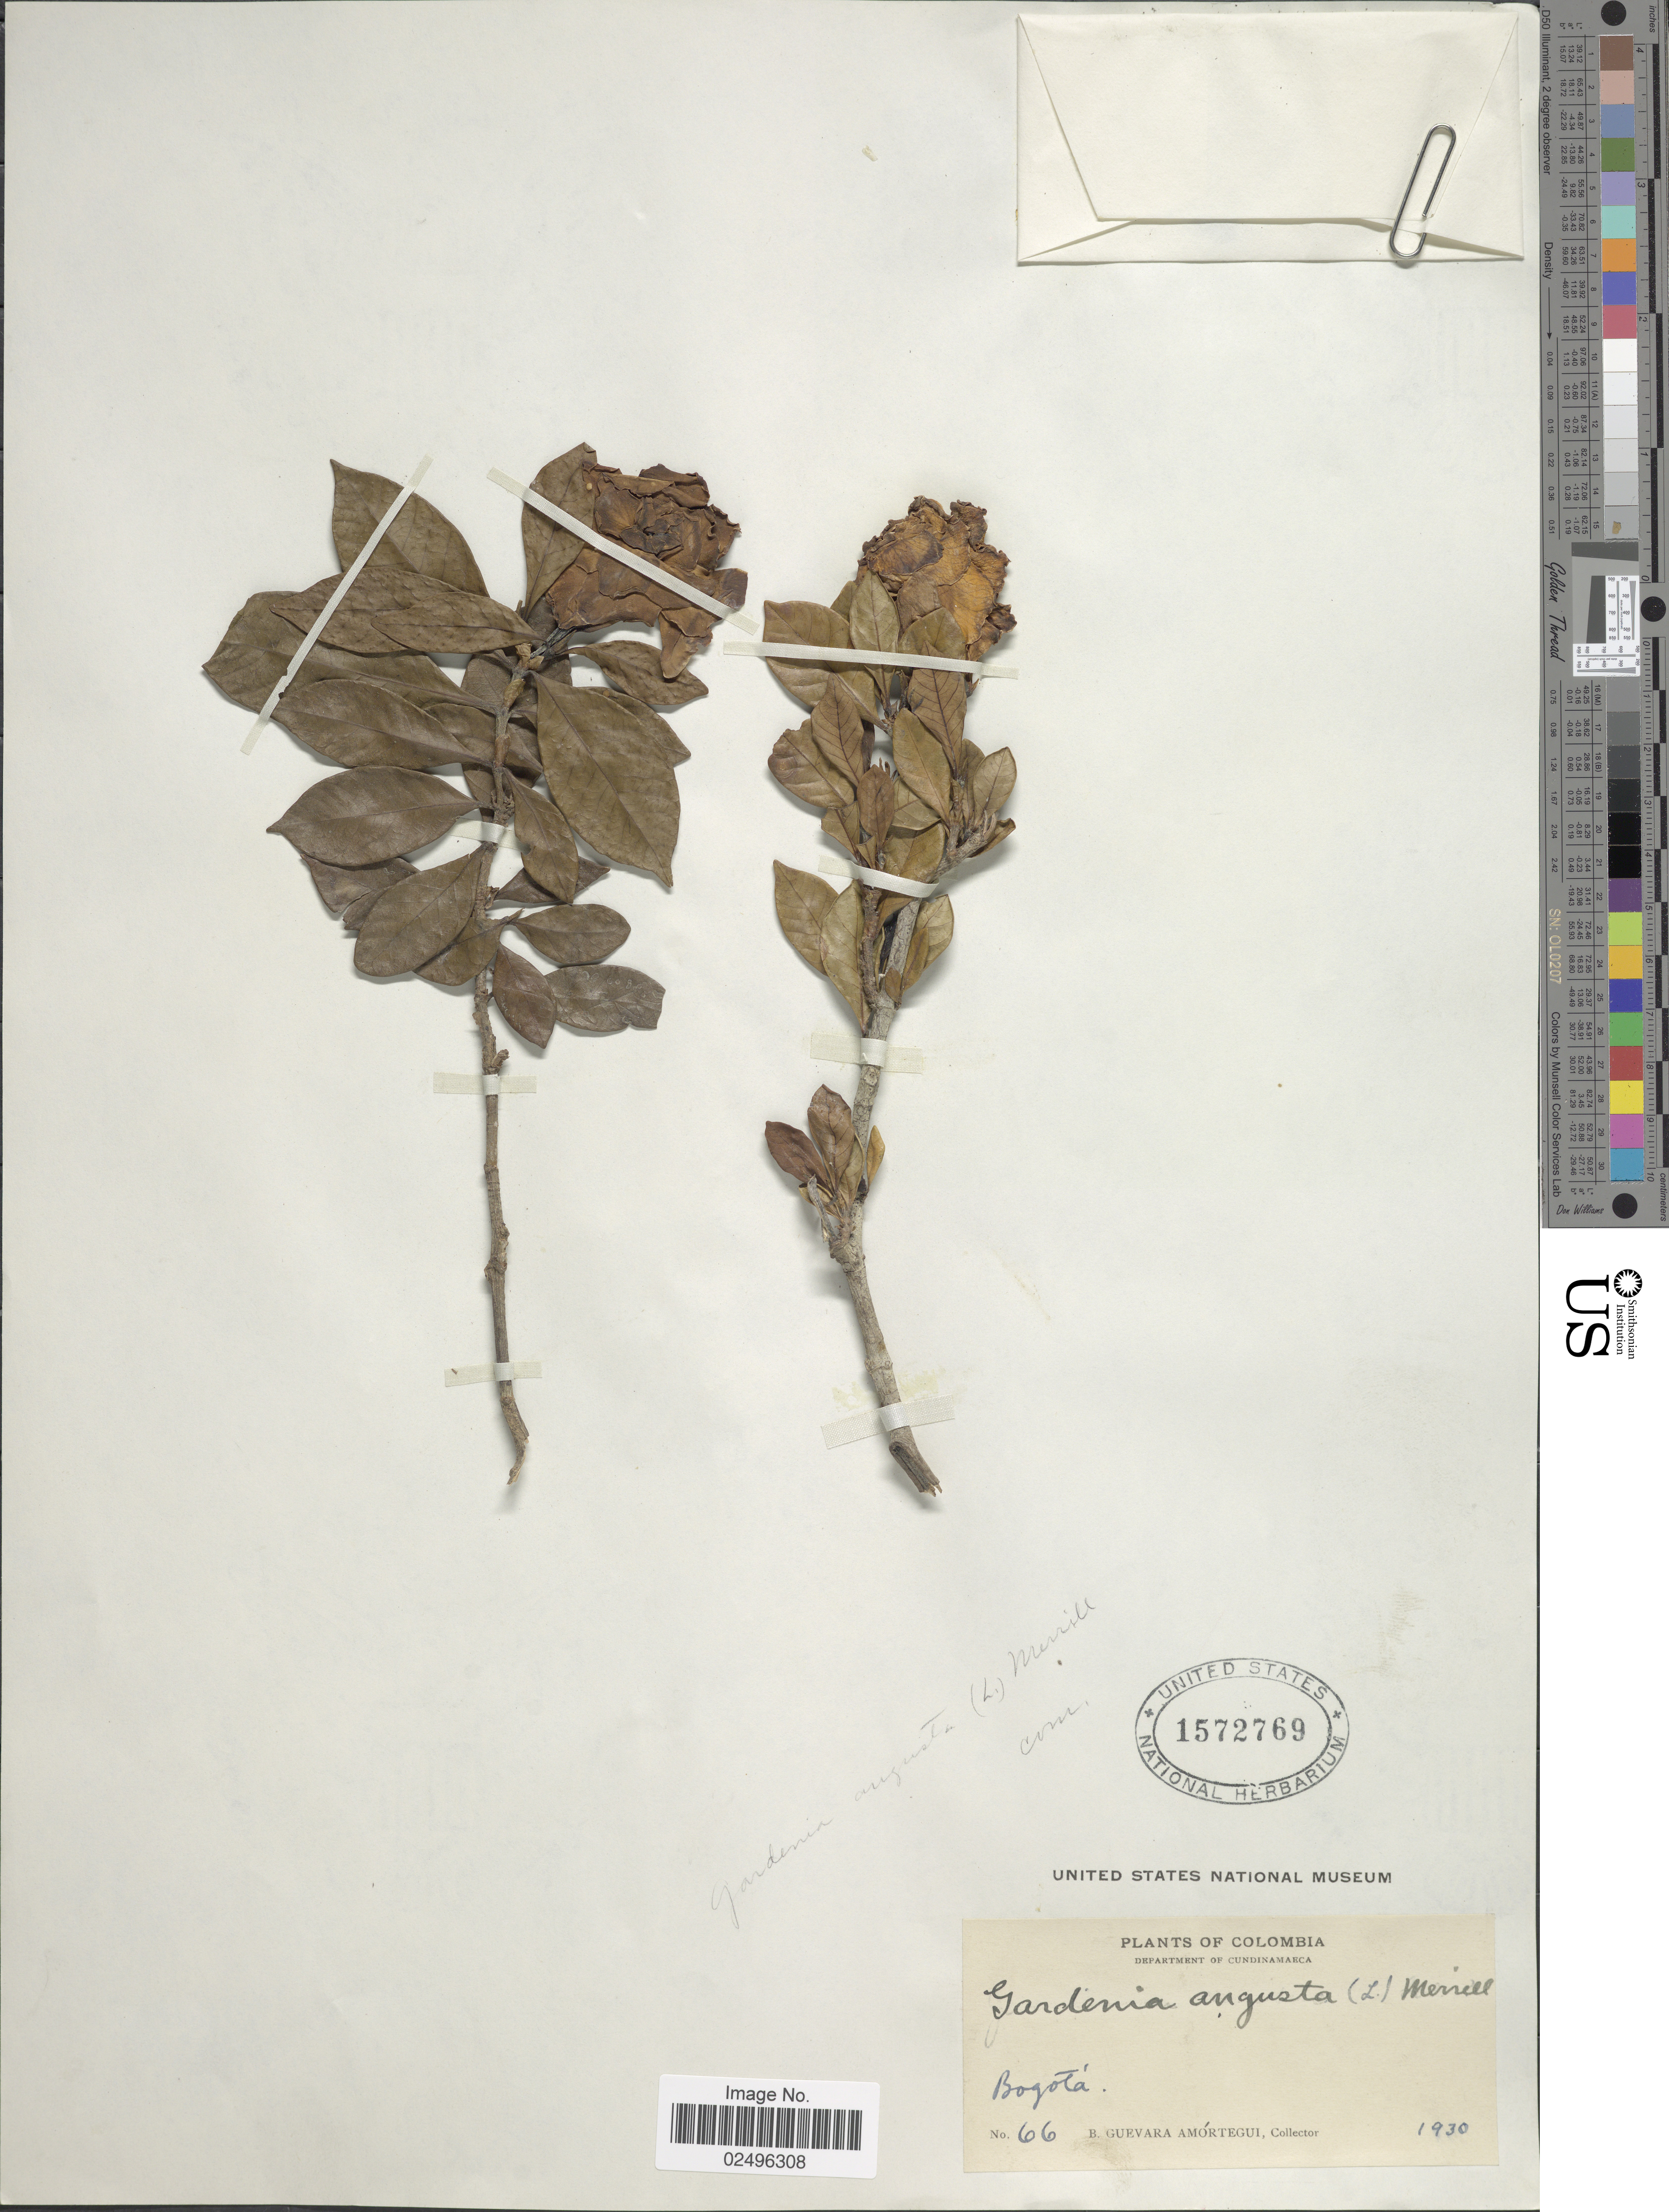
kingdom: Plantae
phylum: Tracheophyta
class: Magnoliopsida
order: Gentianales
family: Rubiaceae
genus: Gardenia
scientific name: Gardenia augusta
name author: (L.) Merr.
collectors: B. Guevara Amortegui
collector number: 66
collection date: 1930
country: Colombia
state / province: Bogota D.C.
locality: Bogota, Department of Cundinamarca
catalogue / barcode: US 1572769